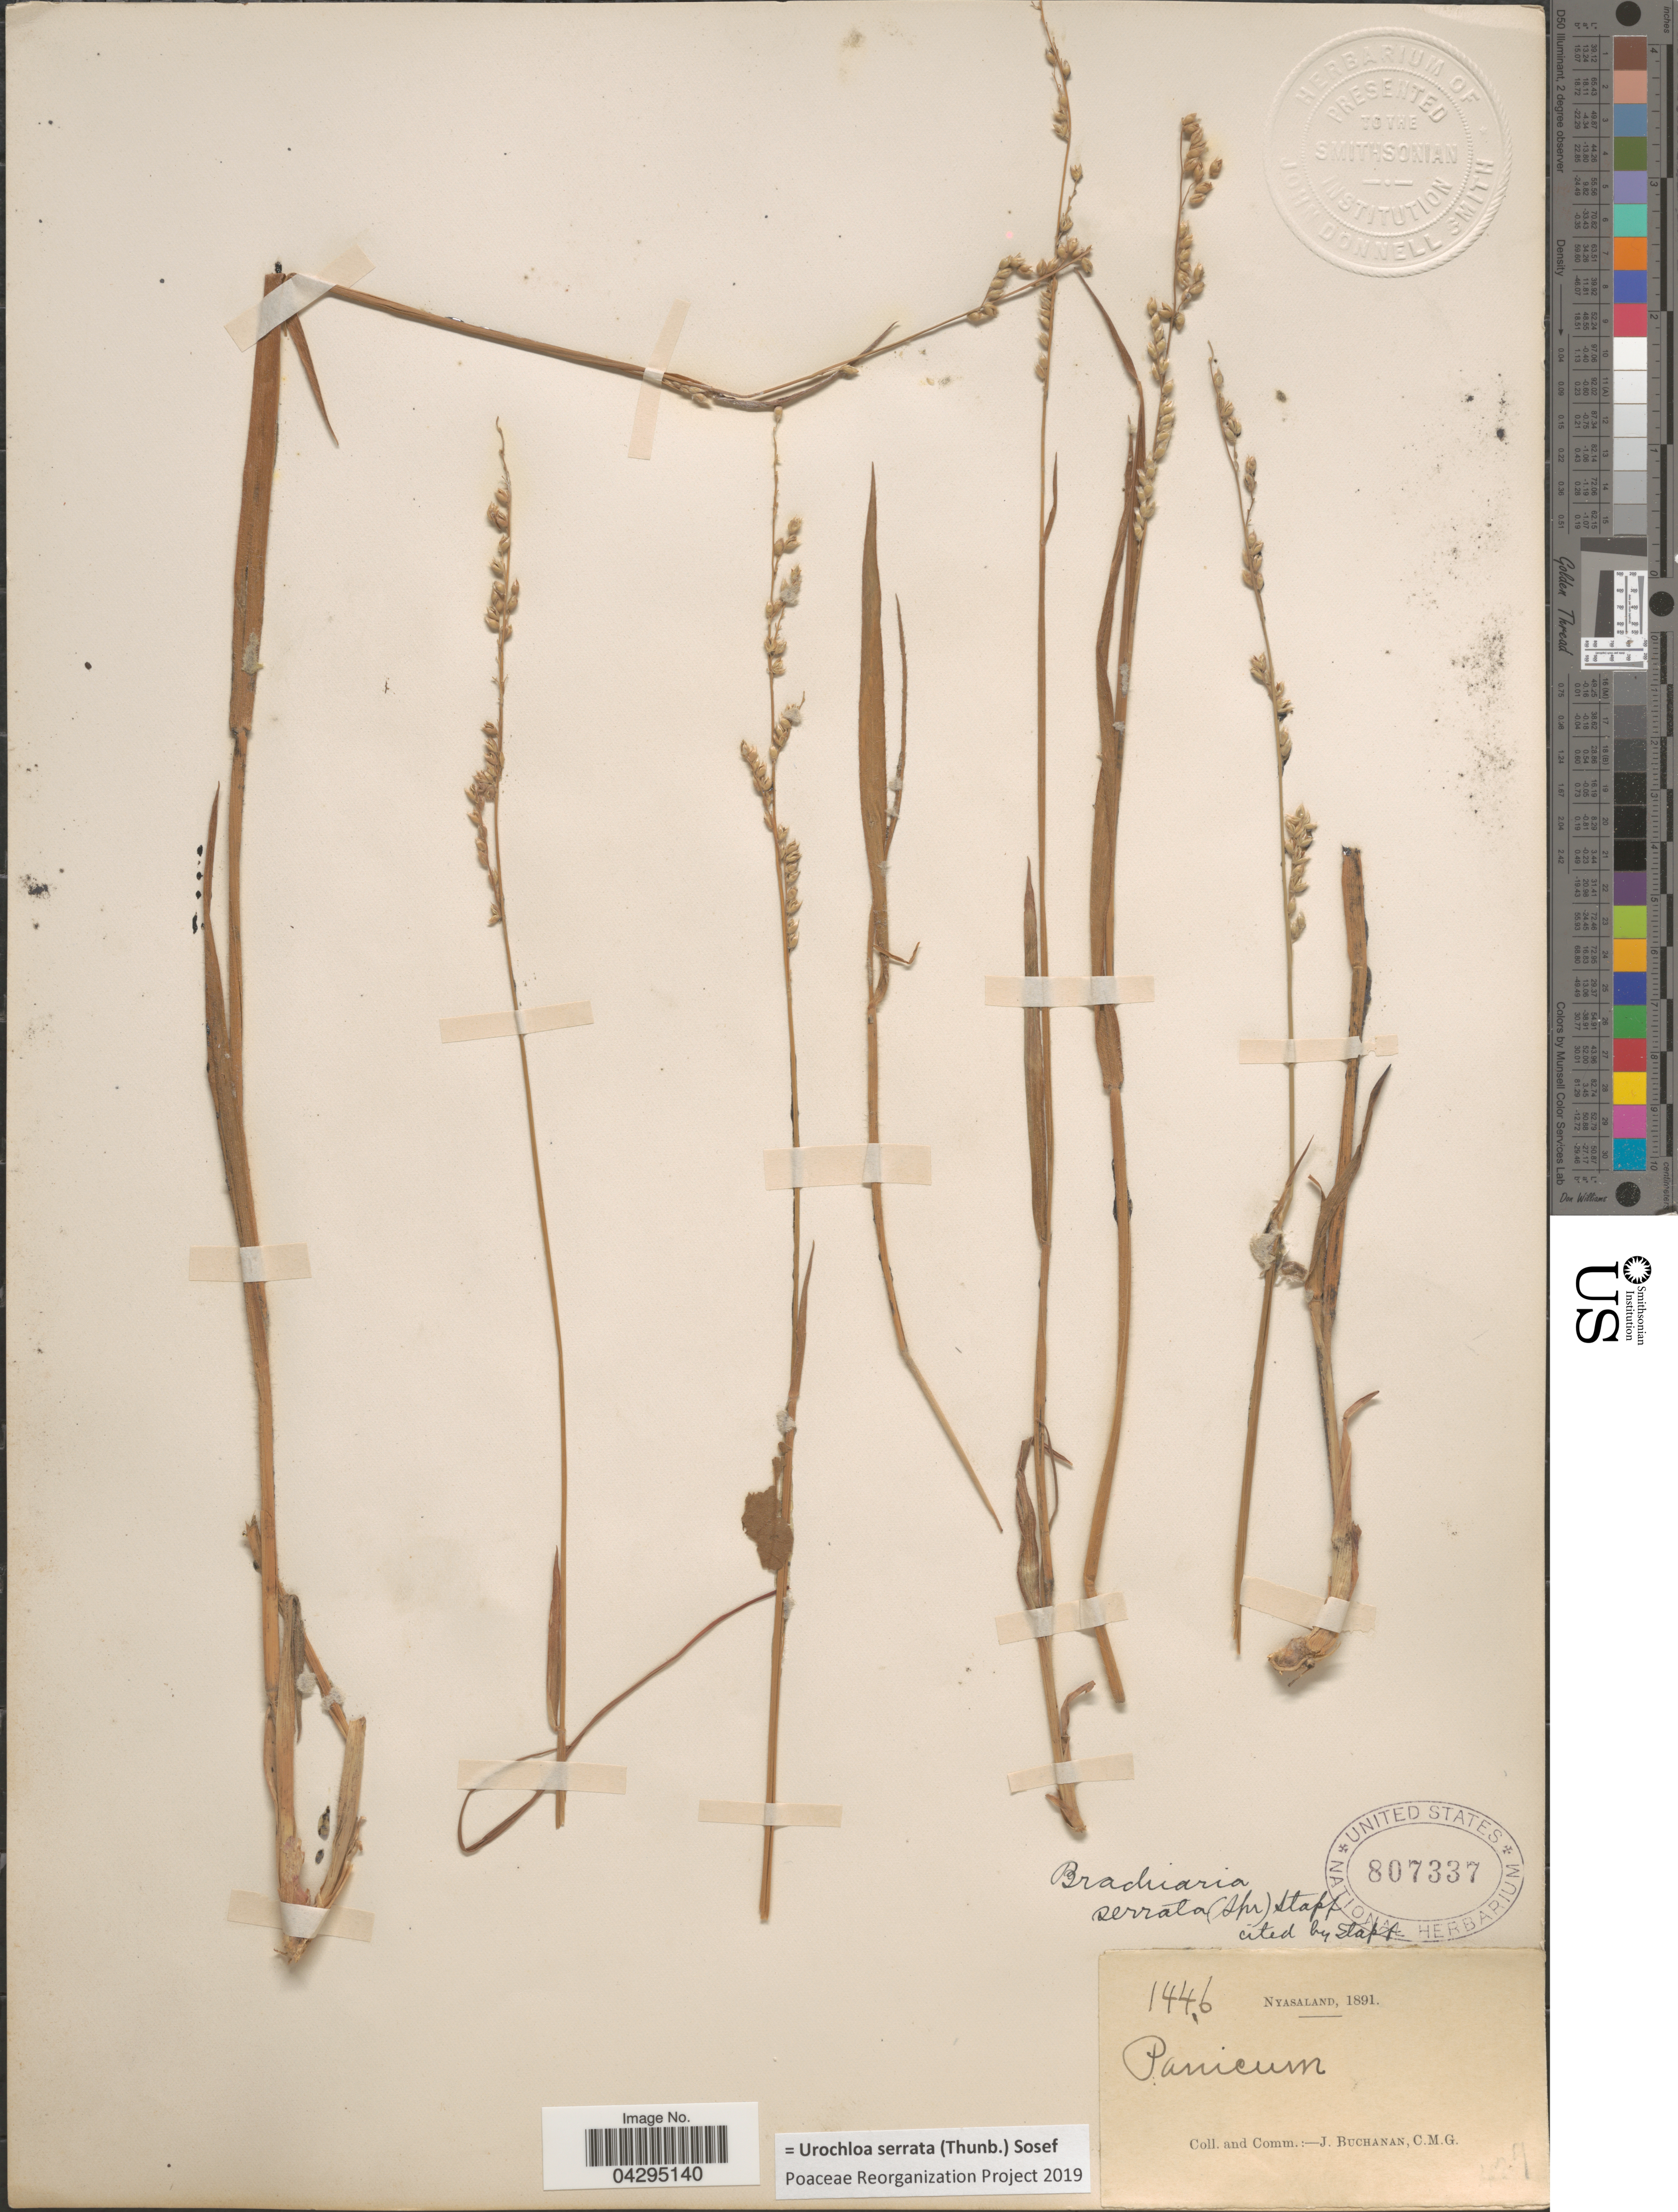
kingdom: Plantae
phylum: Tracheophyta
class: Liliopsida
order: Poales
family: Poaceae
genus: Urochloa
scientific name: Urochloa serrata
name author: (Thunb.) Sosef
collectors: J. Buchanan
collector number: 1446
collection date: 1891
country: Malawi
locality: Nyasaland.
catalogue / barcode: US 807337